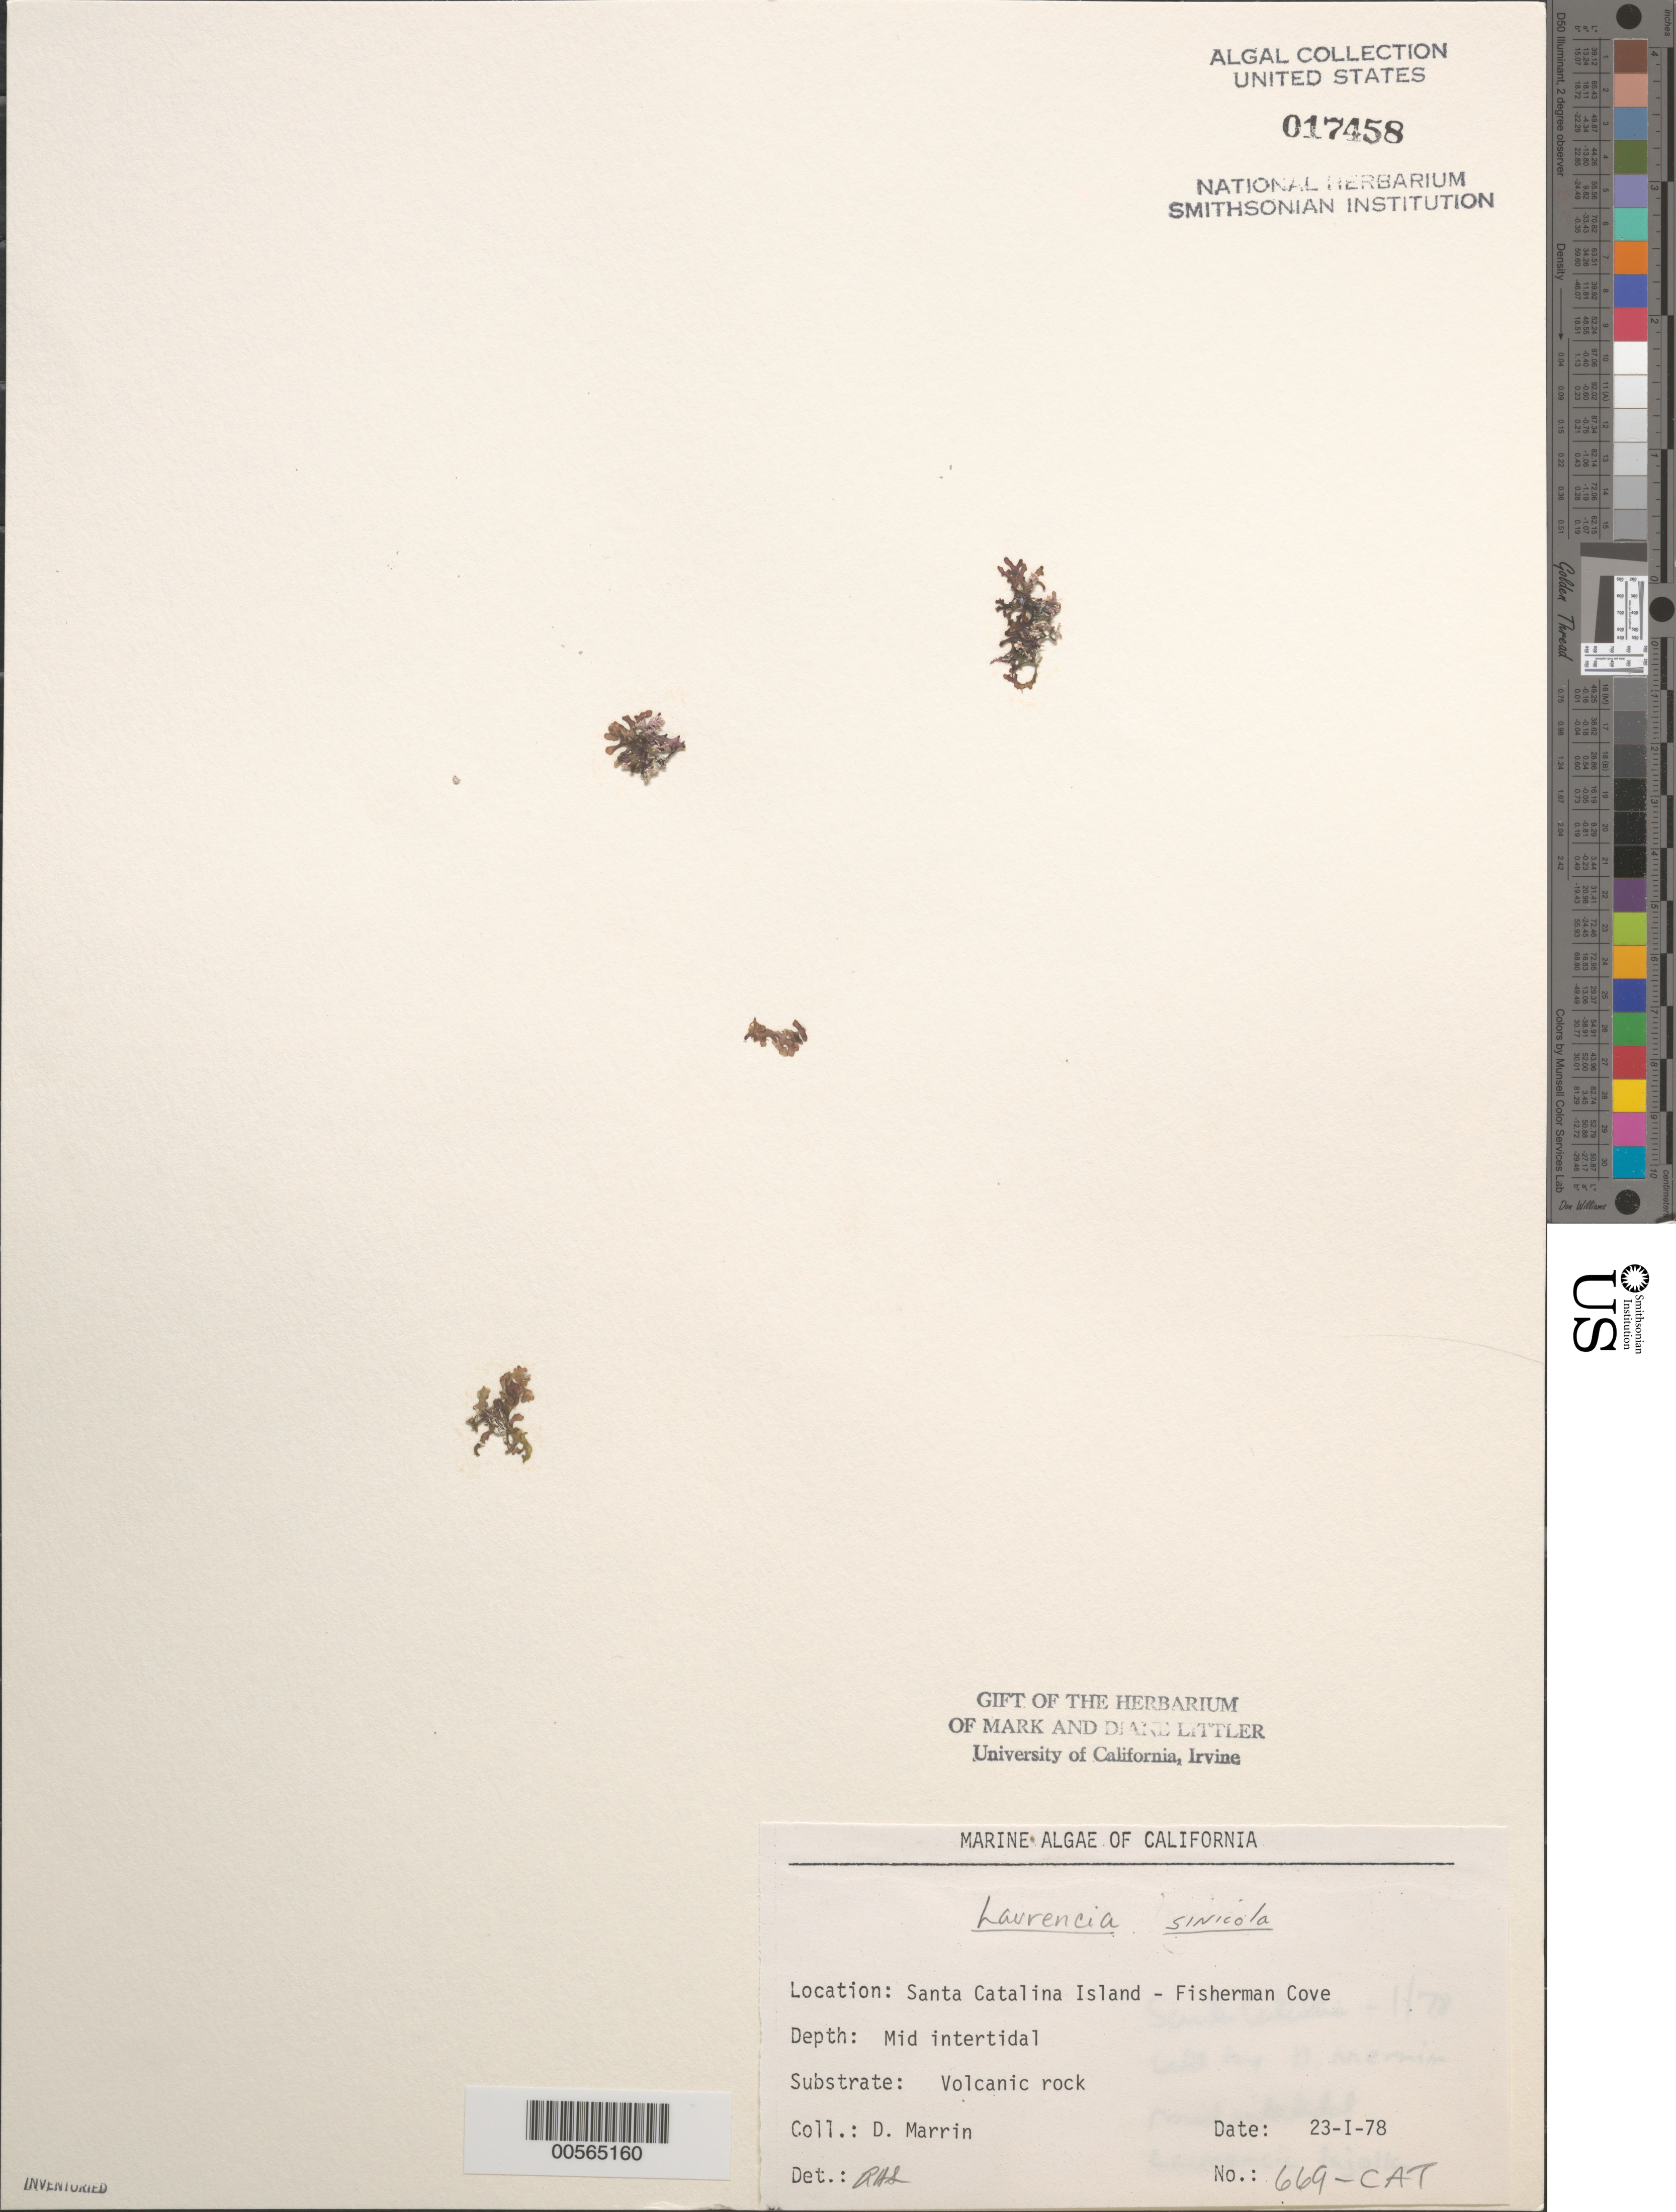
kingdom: Plantae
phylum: Rhodophyta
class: Florideophyceae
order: Ceramiales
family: Rhodomelaceae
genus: Osmundea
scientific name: Osmundea sinicola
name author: (Setchell & N.L. Gardner) K.W. Nam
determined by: Algae name updating Project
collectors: D. Marrin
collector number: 669-CAT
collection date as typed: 23 Jan 1978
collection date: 1978-01-23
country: United States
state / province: California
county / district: Los Angeles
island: Santa Catalina Island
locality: Fishermen Cove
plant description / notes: BLM-SOCALBIGHT Rocky Intertidal Survey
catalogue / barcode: US 17458